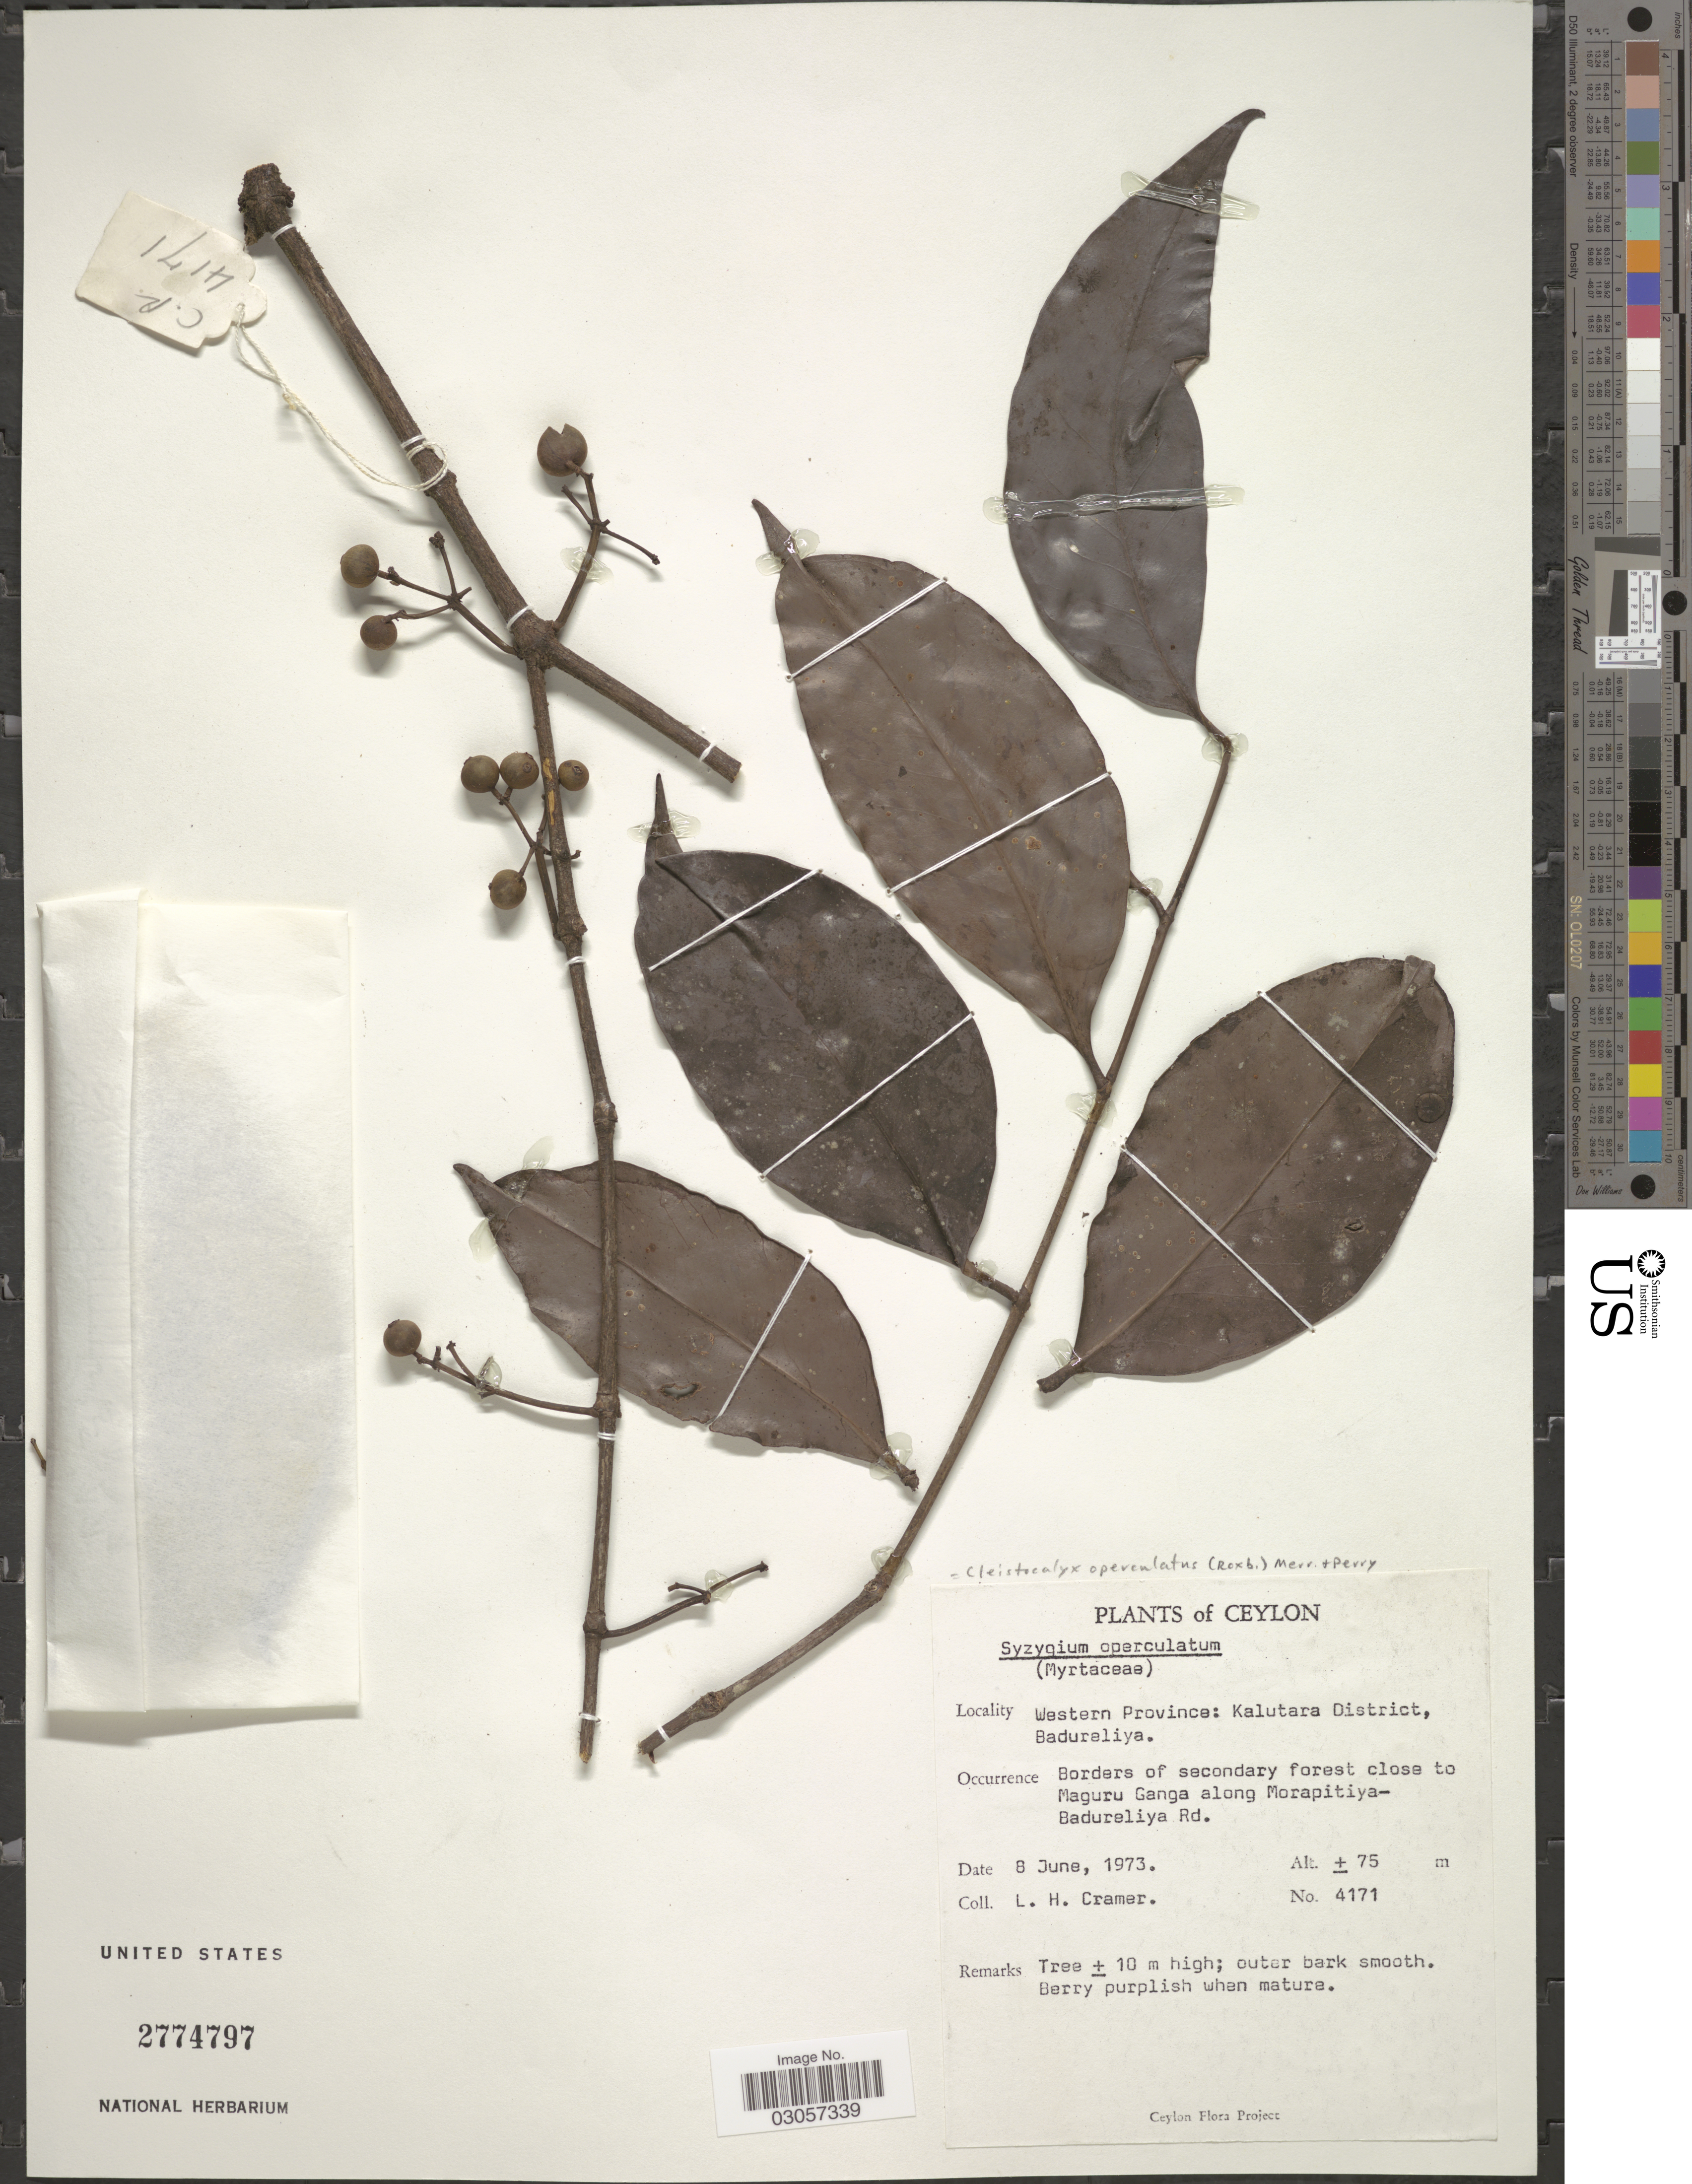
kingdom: Plantae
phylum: Tracheophyta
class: Magnoliopsida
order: Myrtales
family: Myrtaceae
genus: Syzygium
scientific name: Syzygium nervosum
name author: DC.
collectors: L. H. Cramer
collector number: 4171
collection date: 1973-06-08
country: Sri Lanka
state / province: Western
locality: Ceylon, Western Province: Kalutara District, Badureliya, Borders of secondary forest close to Maguru Ganga along Morapitiya-Badureliya Rd.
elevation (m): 75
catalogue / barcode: US 2774797